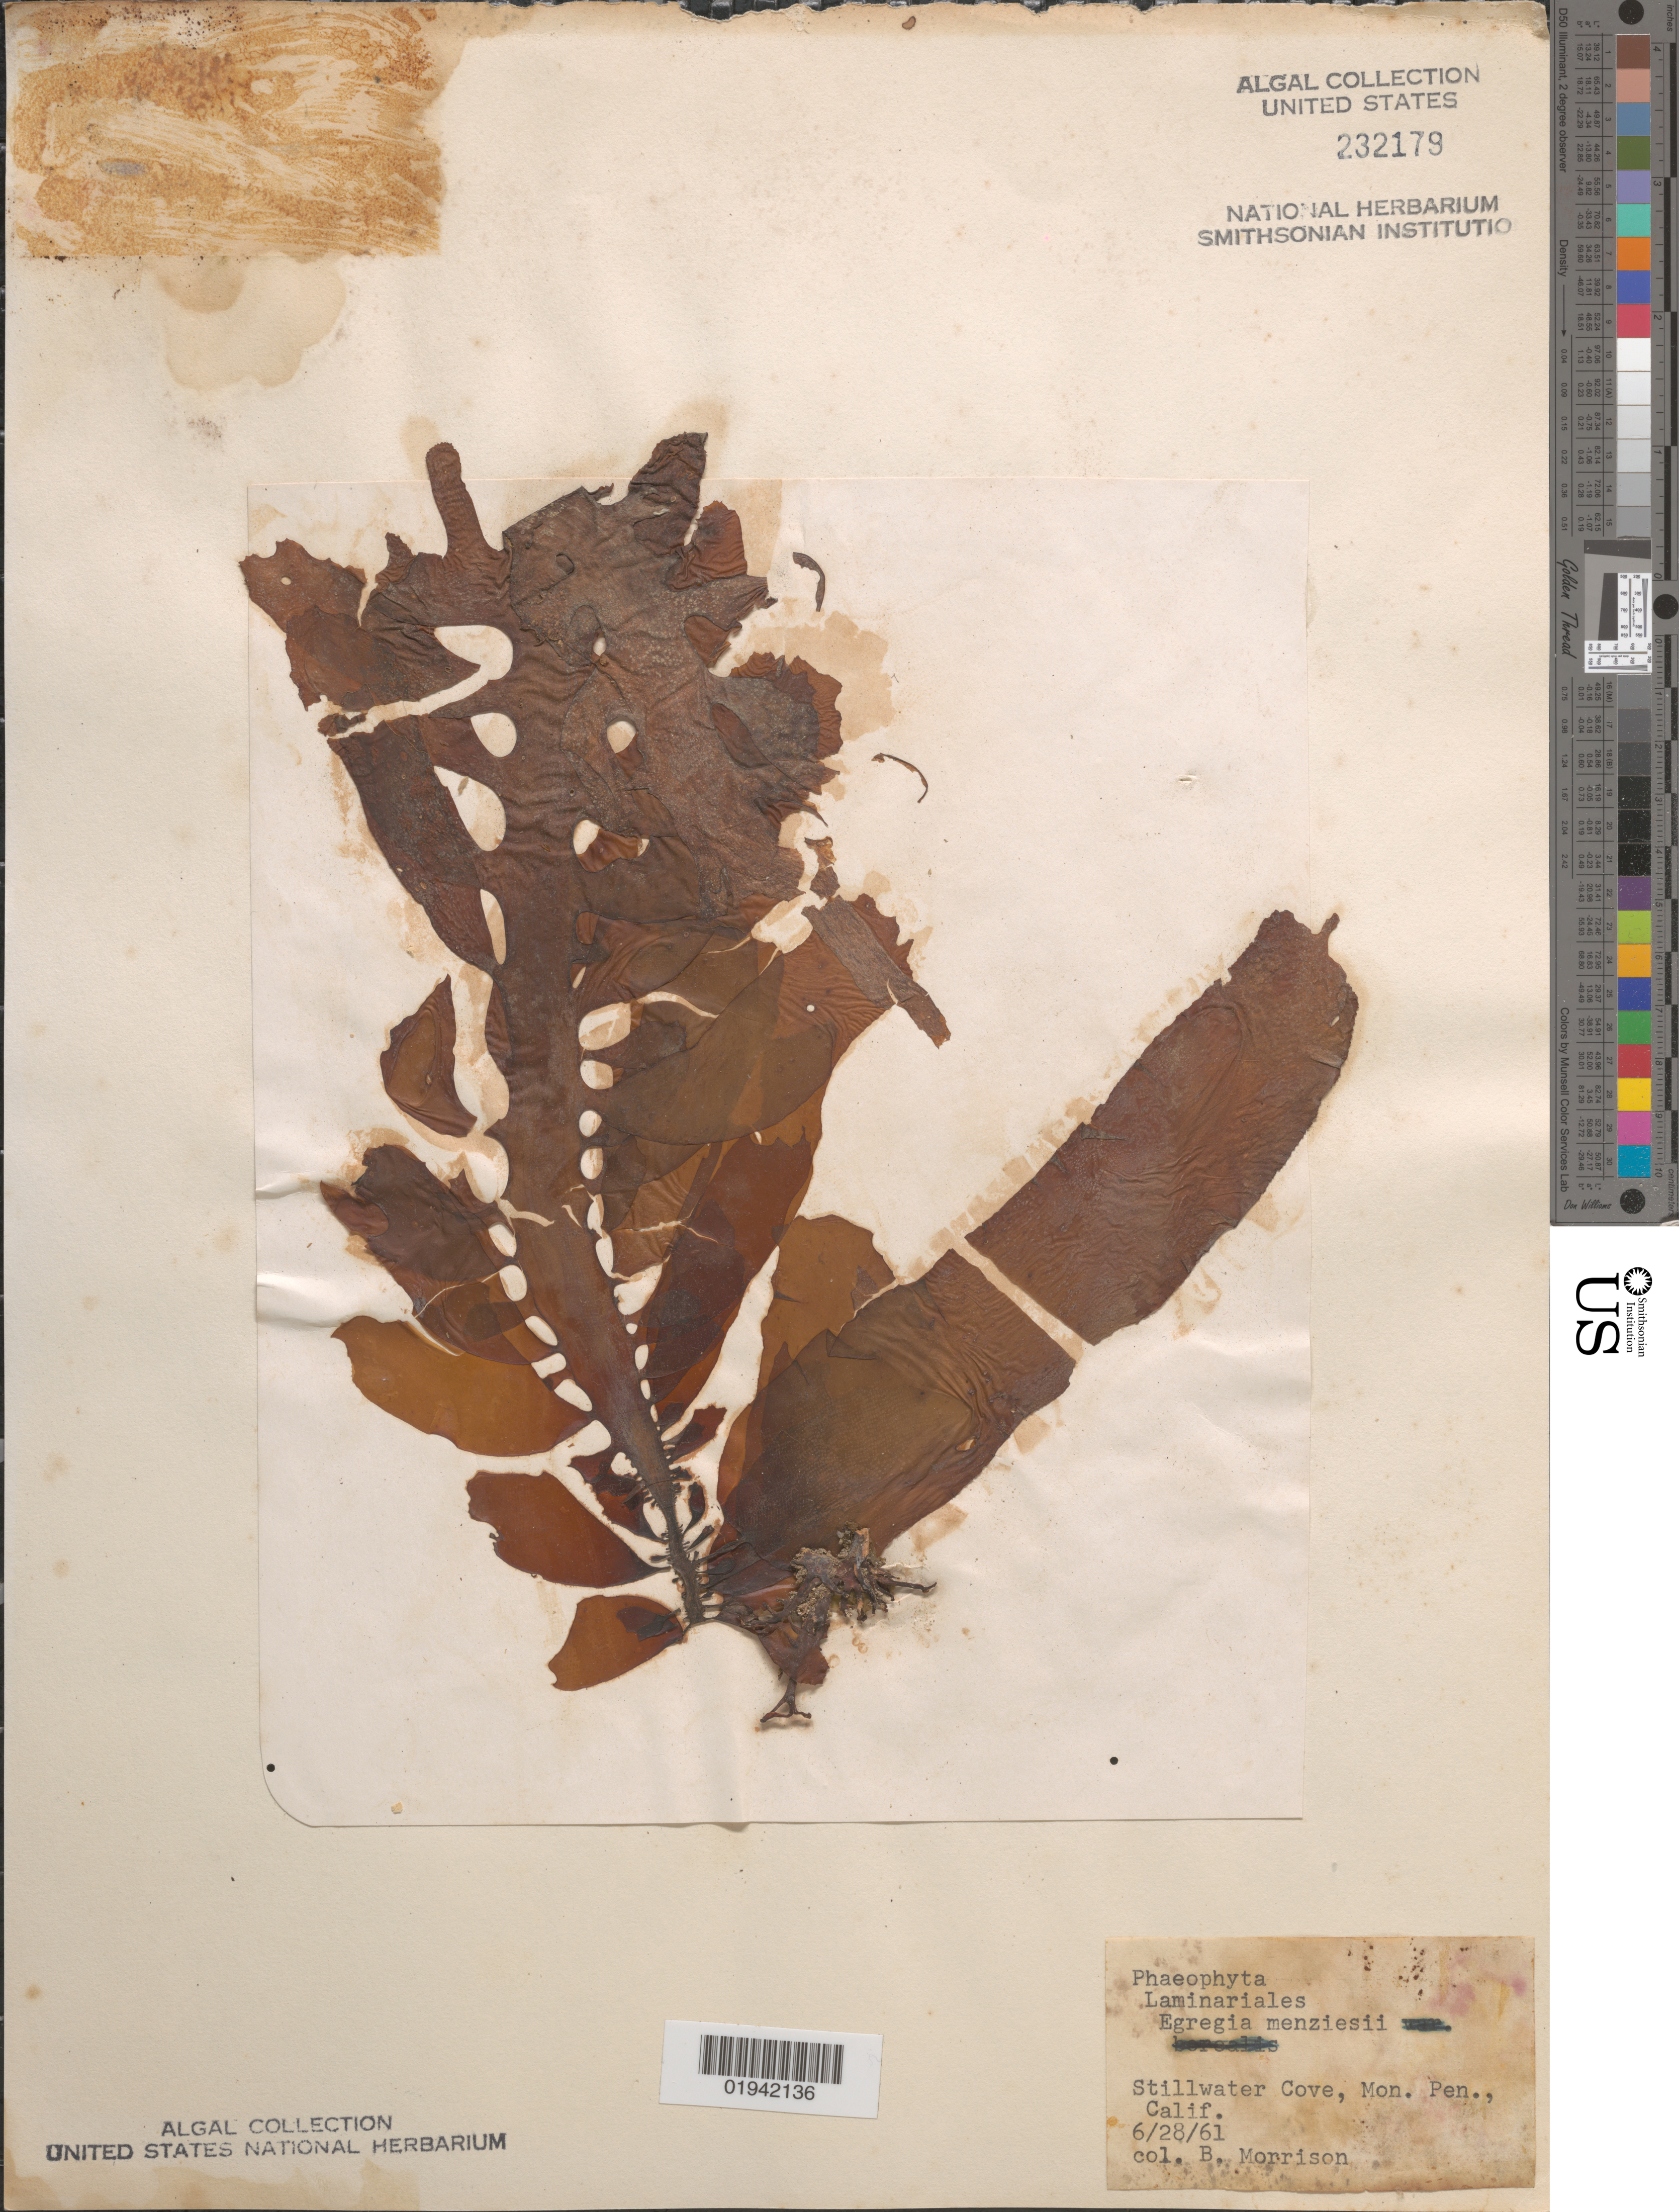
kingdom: Chromista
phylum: Ochrophyta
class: Phaeophyceae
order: Laminariales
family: Lessoniaceae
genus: Egregia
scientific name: Egregia menziesii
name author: (Turner) Aresch.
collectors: B. Morrison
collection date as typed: Transcribed d/m/y: 28/6/61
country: United States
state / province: California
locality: Stillwater Cove, Mon. Pen.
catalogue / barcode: US 232179